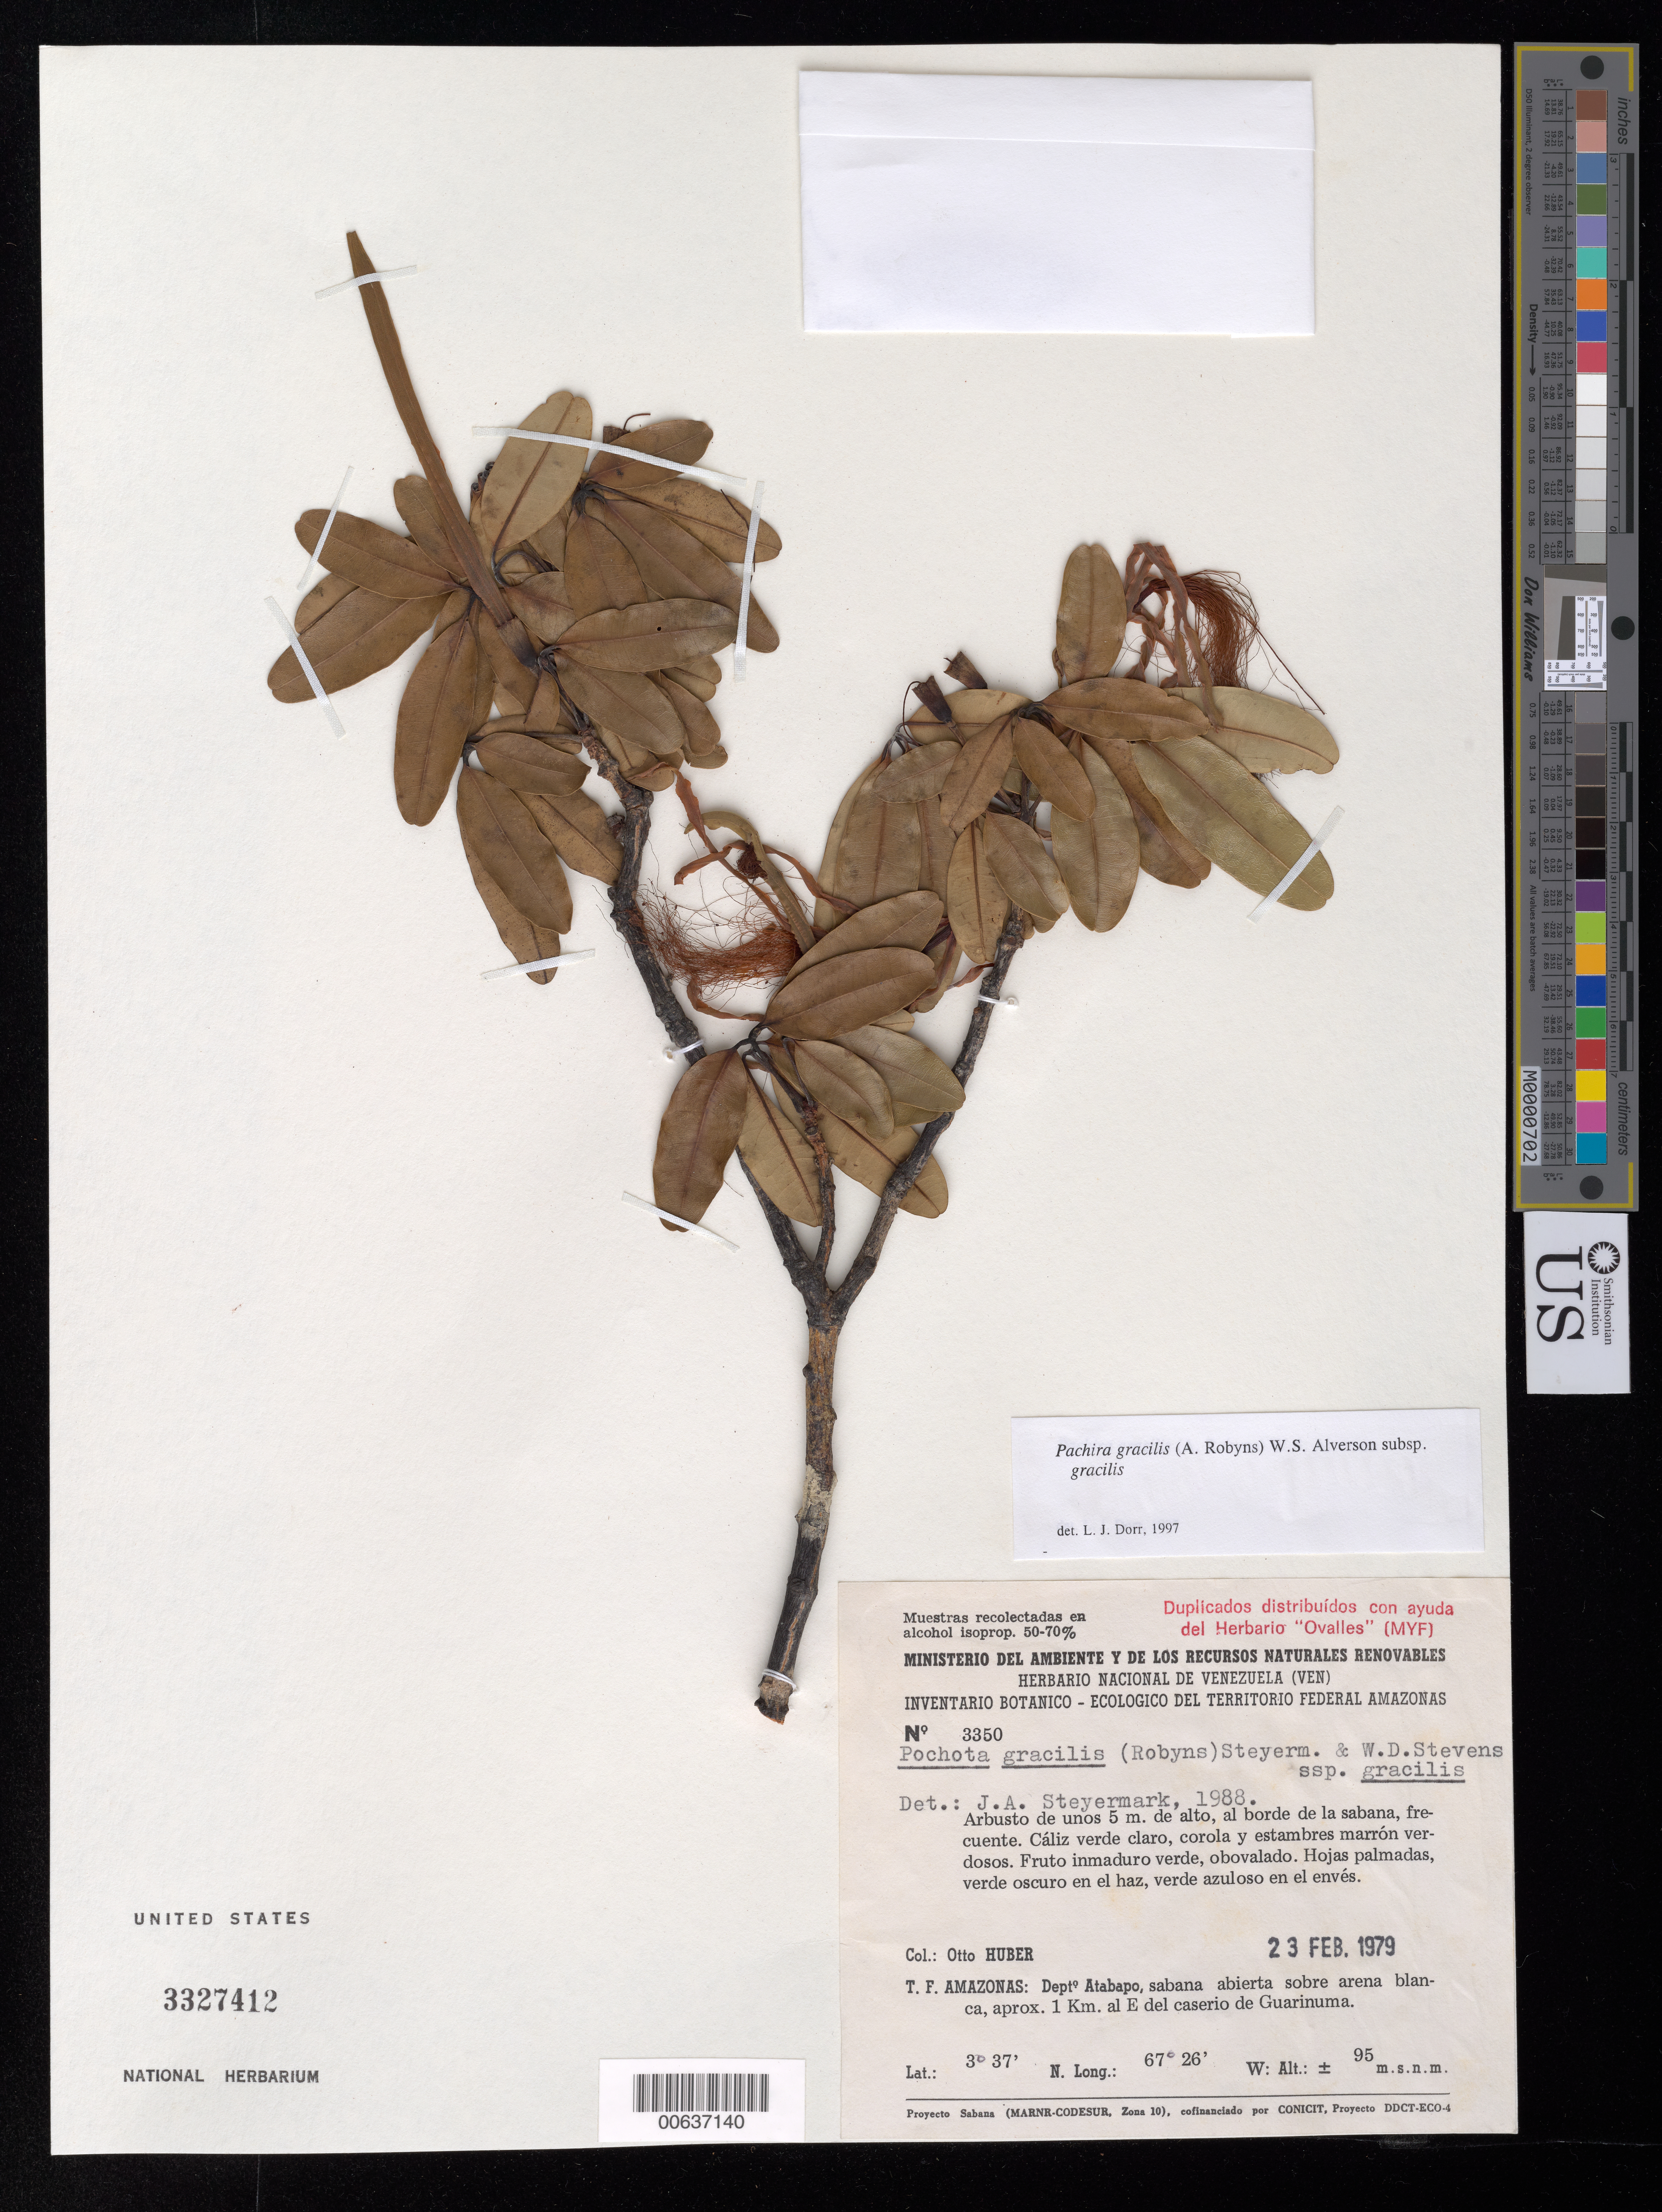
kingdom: Plantae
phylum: Tracheophyta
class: Magnoliopsida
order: Malvales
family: Malvaceae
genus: Pachira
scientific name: Pachira gracilis subsp. gracilis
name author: (A. Robyns) W.S. Alverson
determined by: Dorr, L. J., (BOT), Smithsonian Institution - National Museum of Natural History (UNITED STATES)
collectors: O. Huber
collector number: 3350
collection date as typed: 23-Feb-79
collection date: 1979-02-23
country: Venezuela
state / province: Amazonas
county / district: Atabapo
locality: Guarinuma, aprox. 1 km al E del caserío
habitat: Sabana abierta sobre arena blanca, al borde de la sabana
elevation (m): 95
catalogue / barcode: US 3327412